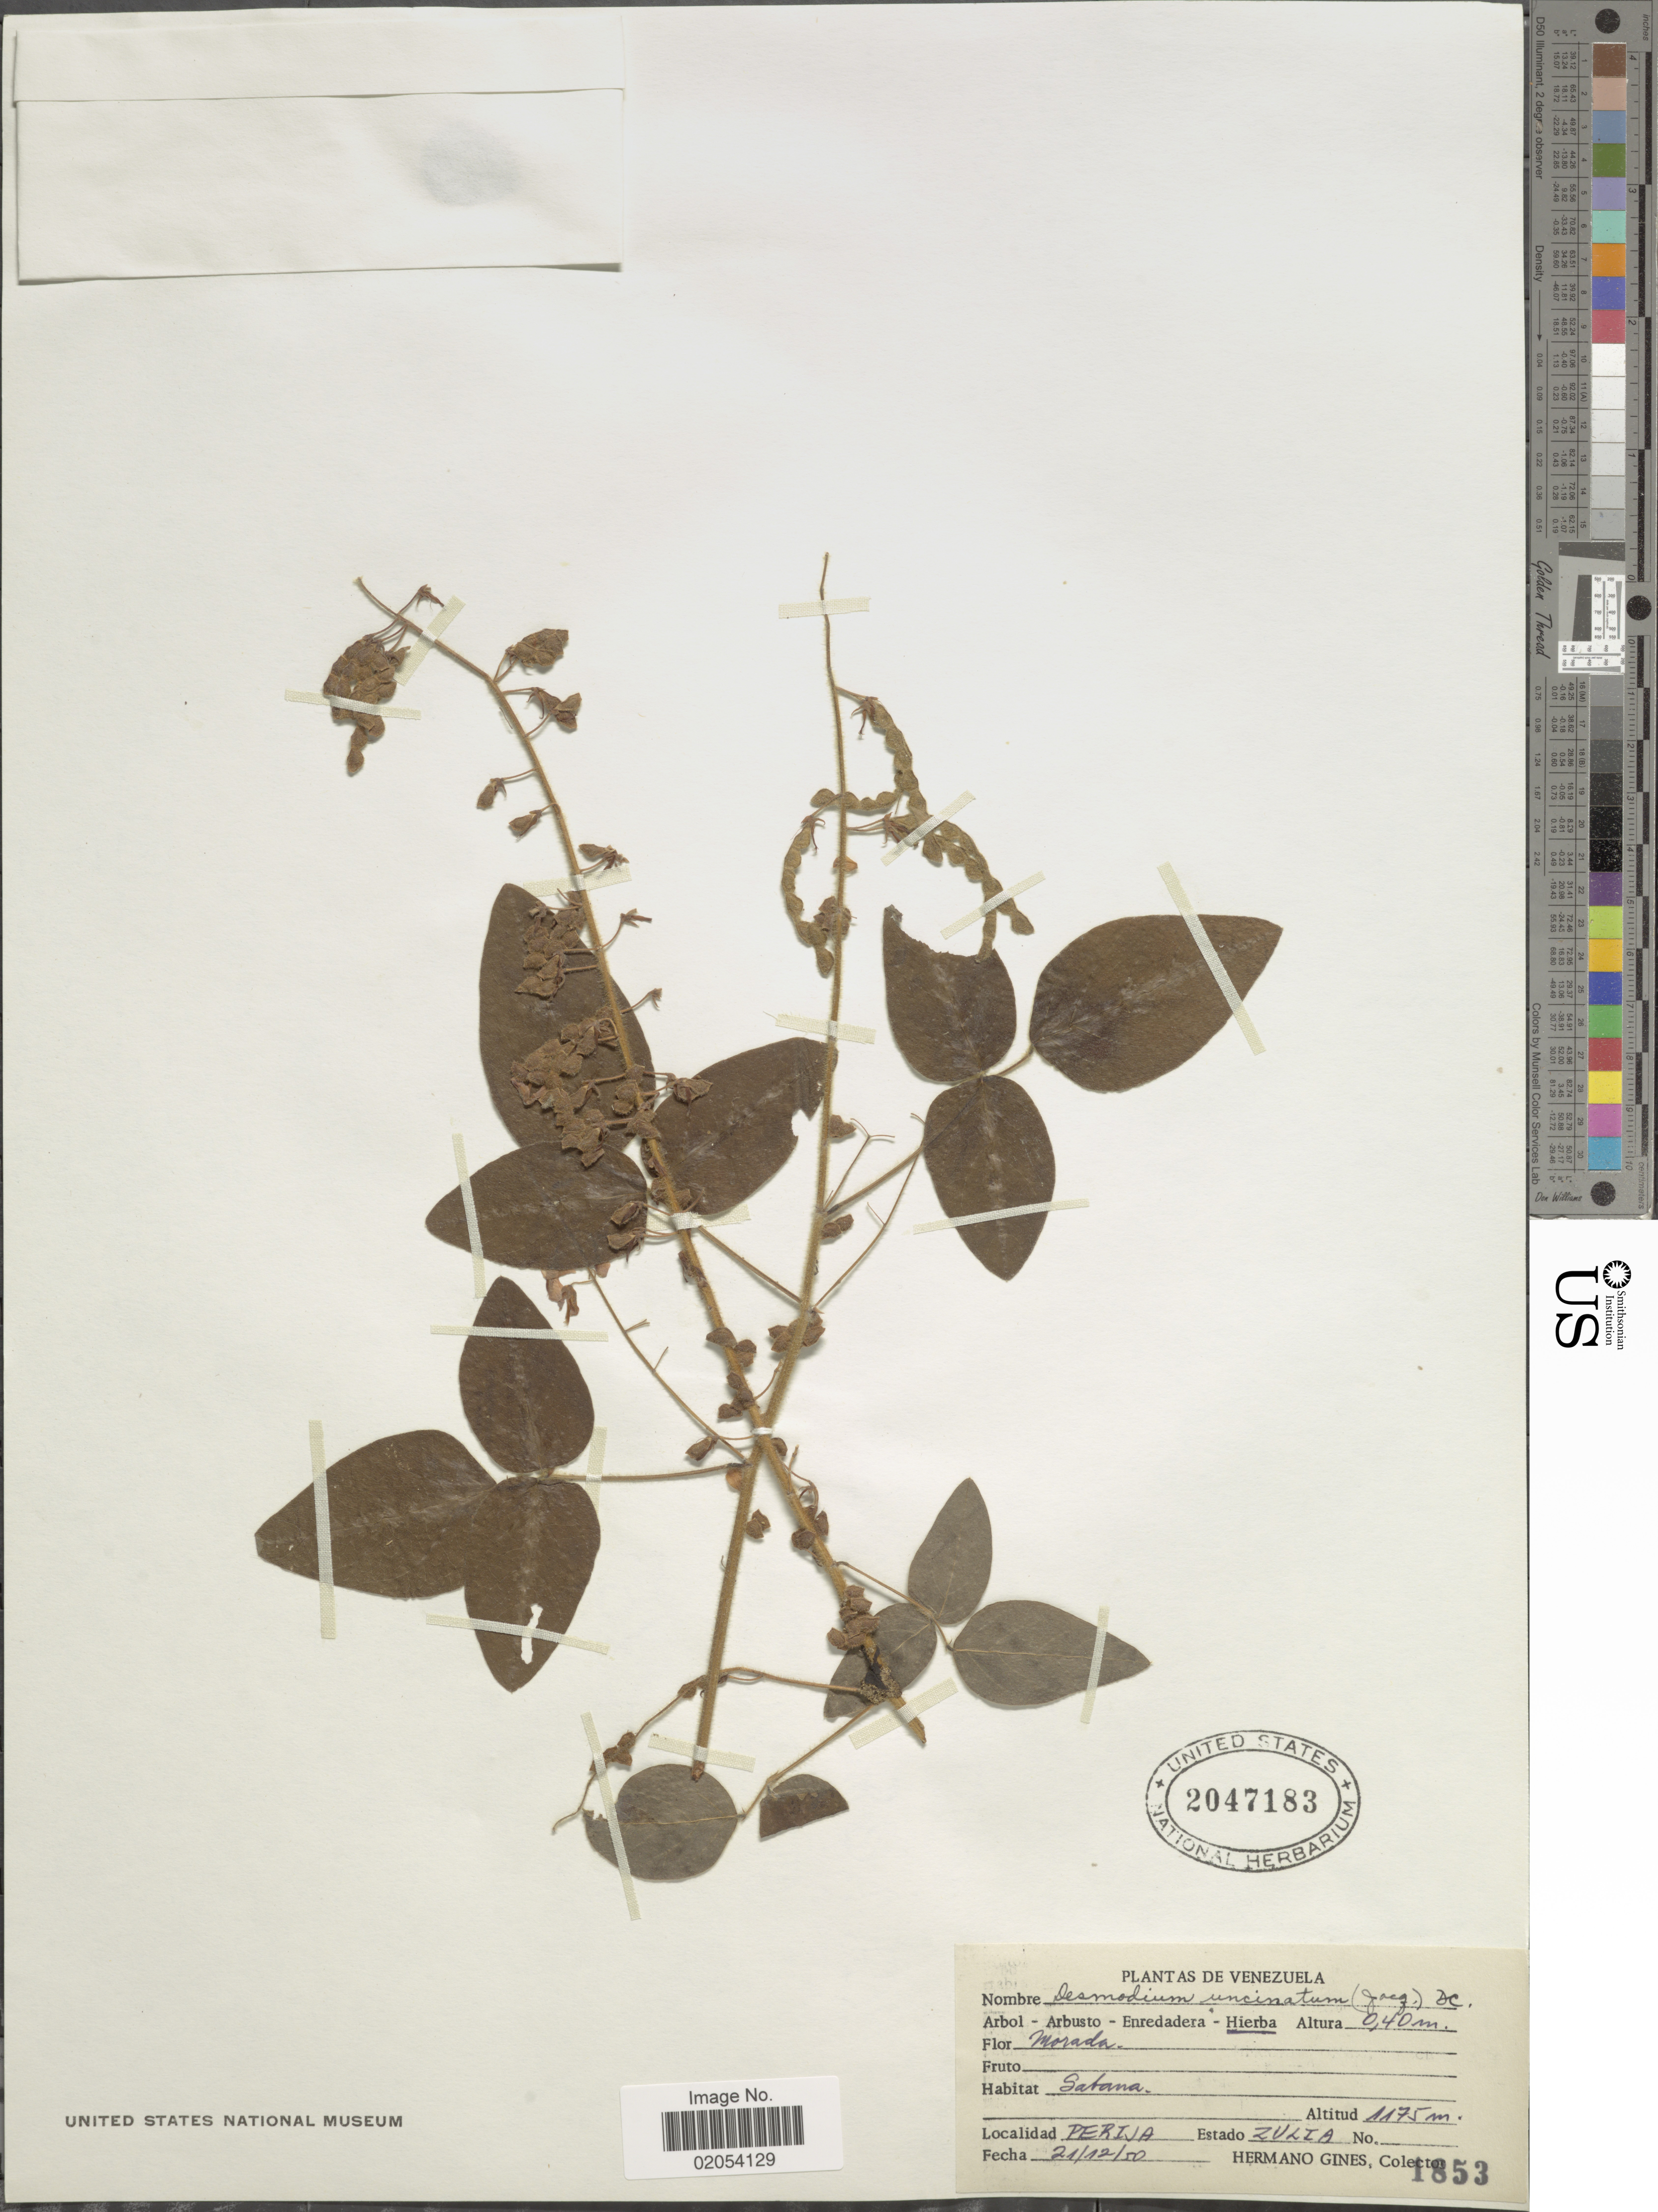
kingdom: Plantae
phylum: Tracheophyta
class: Magnoliopsida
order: Fabales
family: Fabaceae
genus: Desmodium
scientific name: Desmodium uncinatum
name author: (Jacq.) DC.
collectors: Bro. Gines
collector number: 1853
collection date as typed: Transcribed d/m/y: 21/12/50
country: Venezuela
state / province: Zulia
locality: Perija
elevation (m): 1175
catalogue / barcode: US 2047183